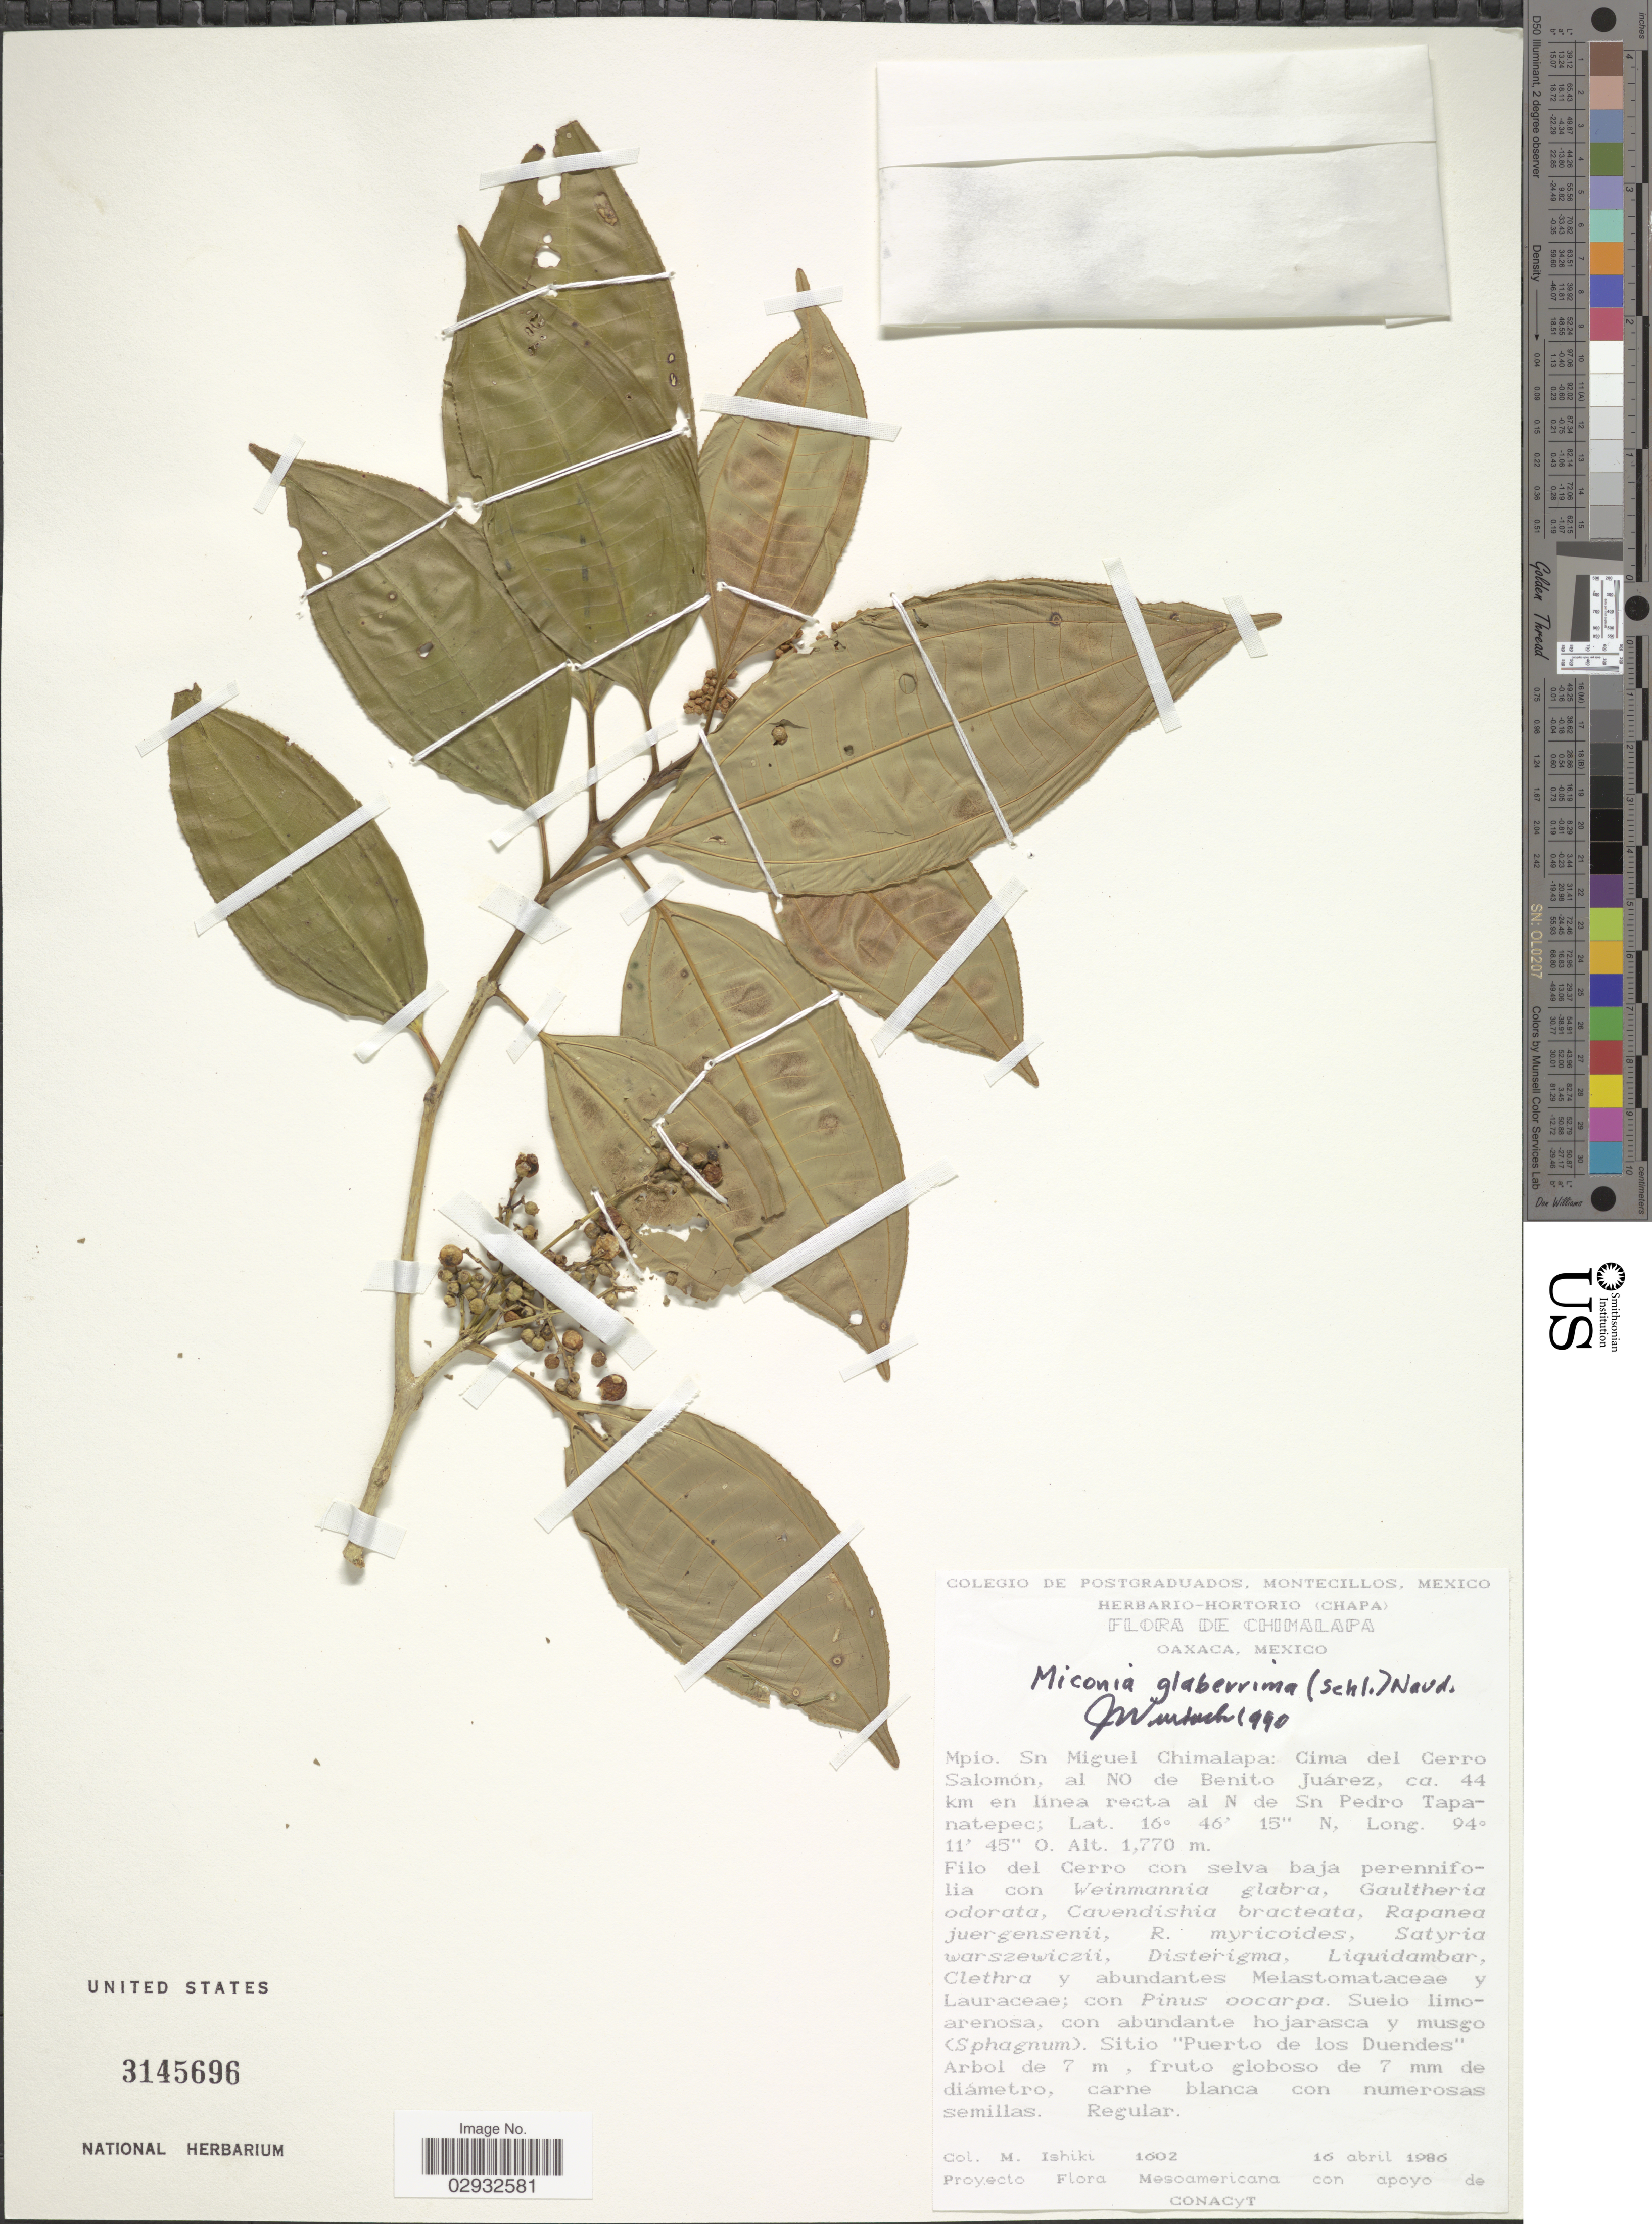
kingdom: Plantae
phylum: Tracheophyta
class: Magnoliopsida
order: Myrtales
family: Melastomataceae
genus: Miconia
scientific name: Miconia glaberrima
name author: (Schltdl.) Naudin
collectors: M. Ishiki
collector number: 1602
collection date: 1986-04-16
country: Mexico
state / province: Oaxaca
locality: Chimalapa. Mpio. Sn Miguel Chimalapa: Cima del Cerro Salomón, al NO de Benito Juárez, ca. 44 km en línea recta al N de Sn Pedro Tapanatepec.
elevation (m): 1770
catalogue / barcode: US 3145696